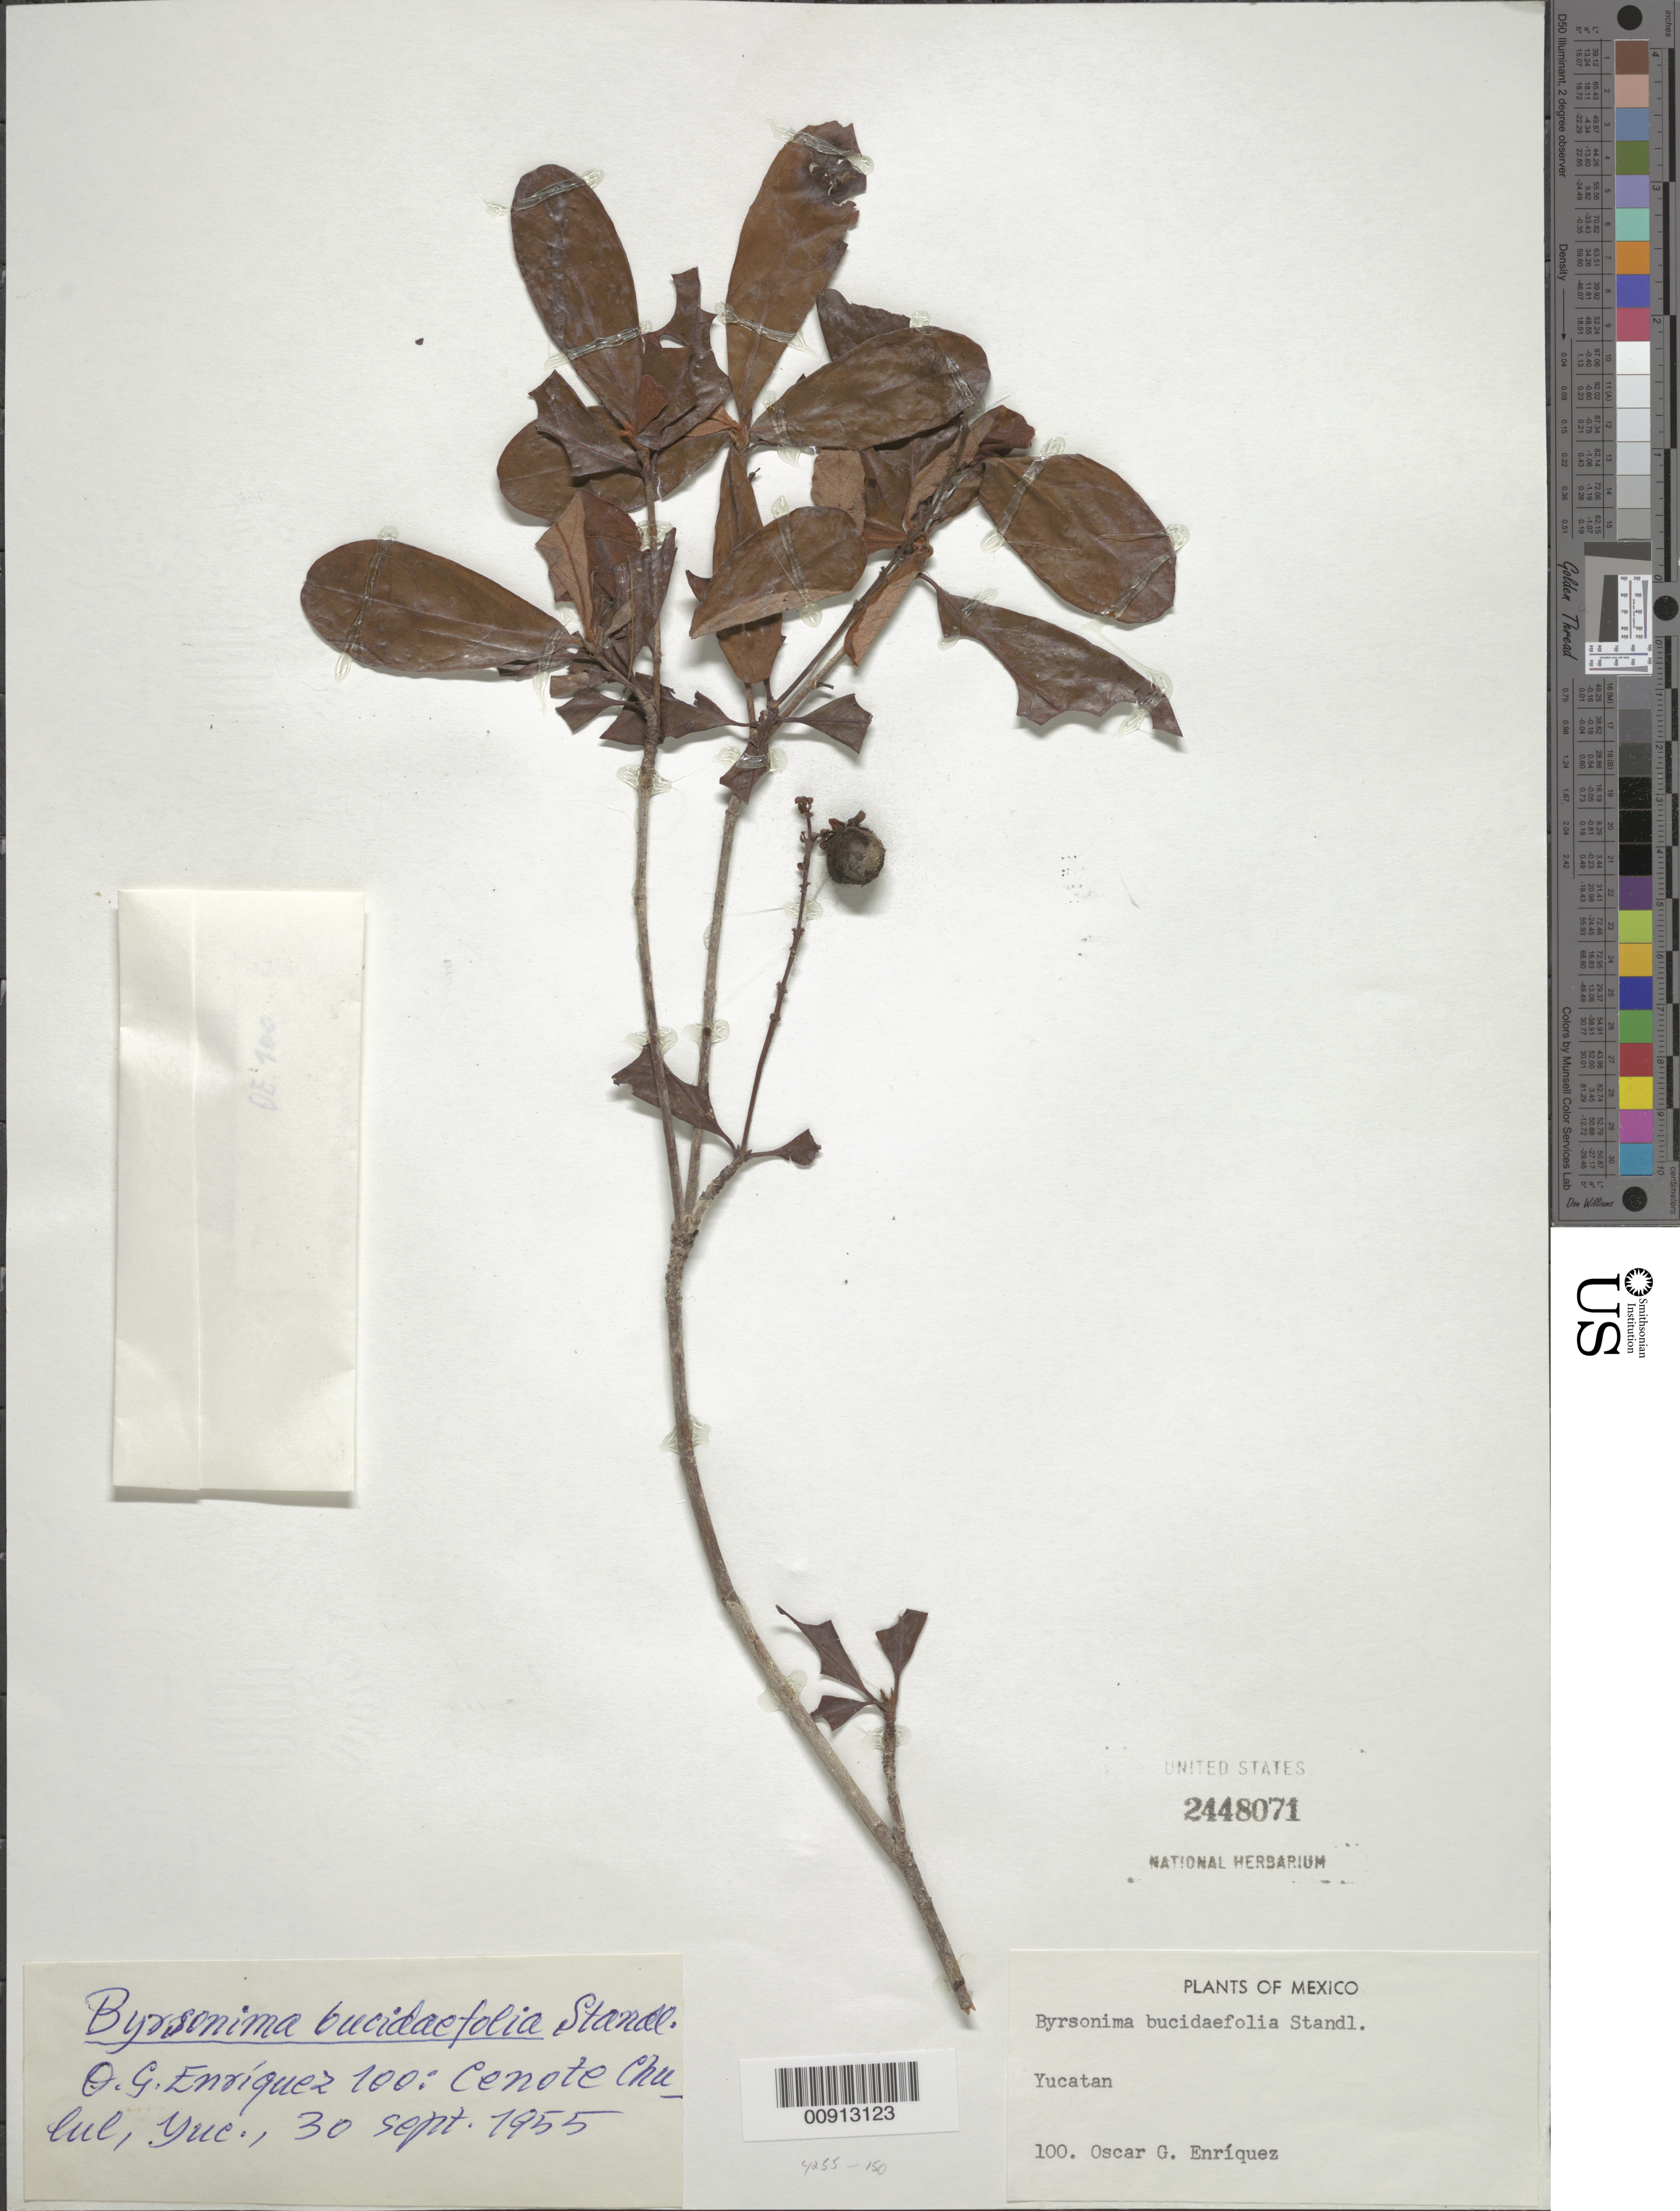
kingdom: Plantae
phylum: Tracheophyta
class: Magnoliopsida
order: Malpighiales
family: Malpighiaceae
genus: Byrsonima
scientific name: Byrsonima bucidifolia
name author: Standl.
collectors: O. Enriquez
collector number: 100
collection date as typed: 30 Sep 1955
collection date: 1955-09-30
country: Mexico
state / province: Yucatán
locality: Cenote Chulul, Yucatán.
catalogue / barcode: US 2448071